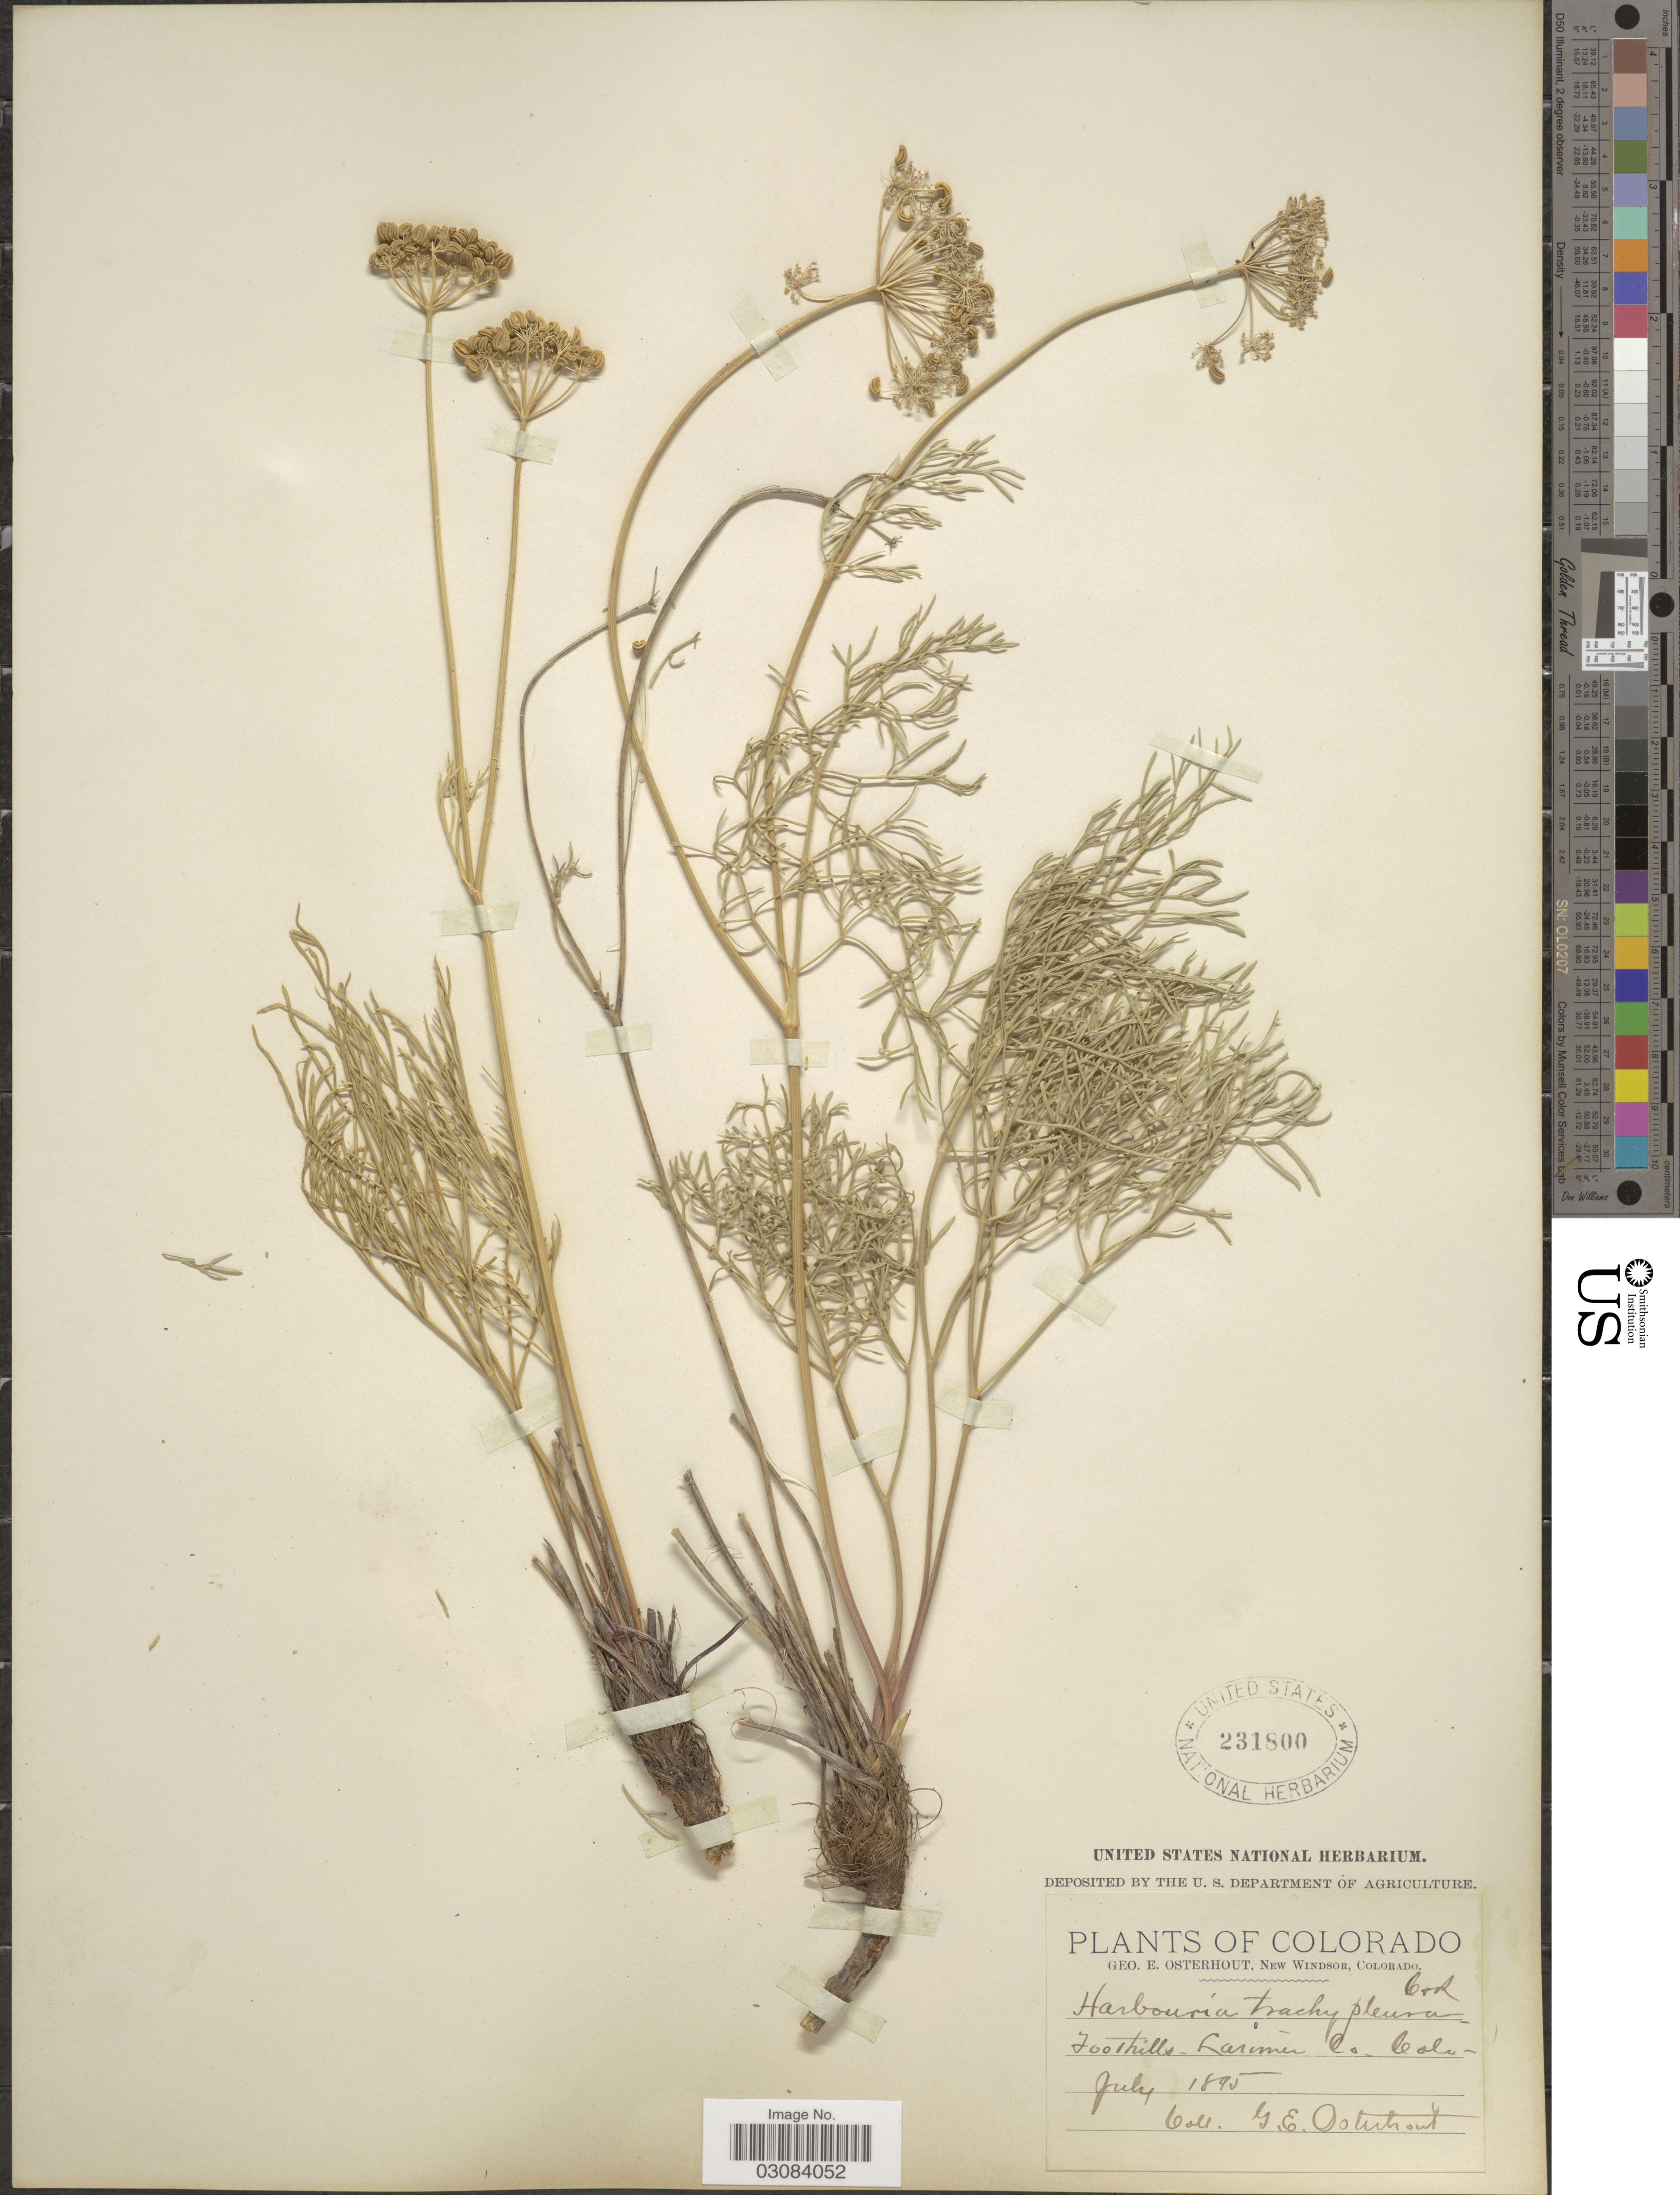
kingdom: Plantae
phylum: Tracheophyta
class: Magnoliopsida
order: Apiales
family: Apiaceae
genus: Harbouria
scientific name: Harbouria trachypleura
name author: (A. Gray) J.M. Coult. & Rose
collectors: G. Osterhout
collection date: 1895-07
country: United States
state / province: Colorado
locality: Foothills. Larimer Co.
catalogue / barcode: US 231800